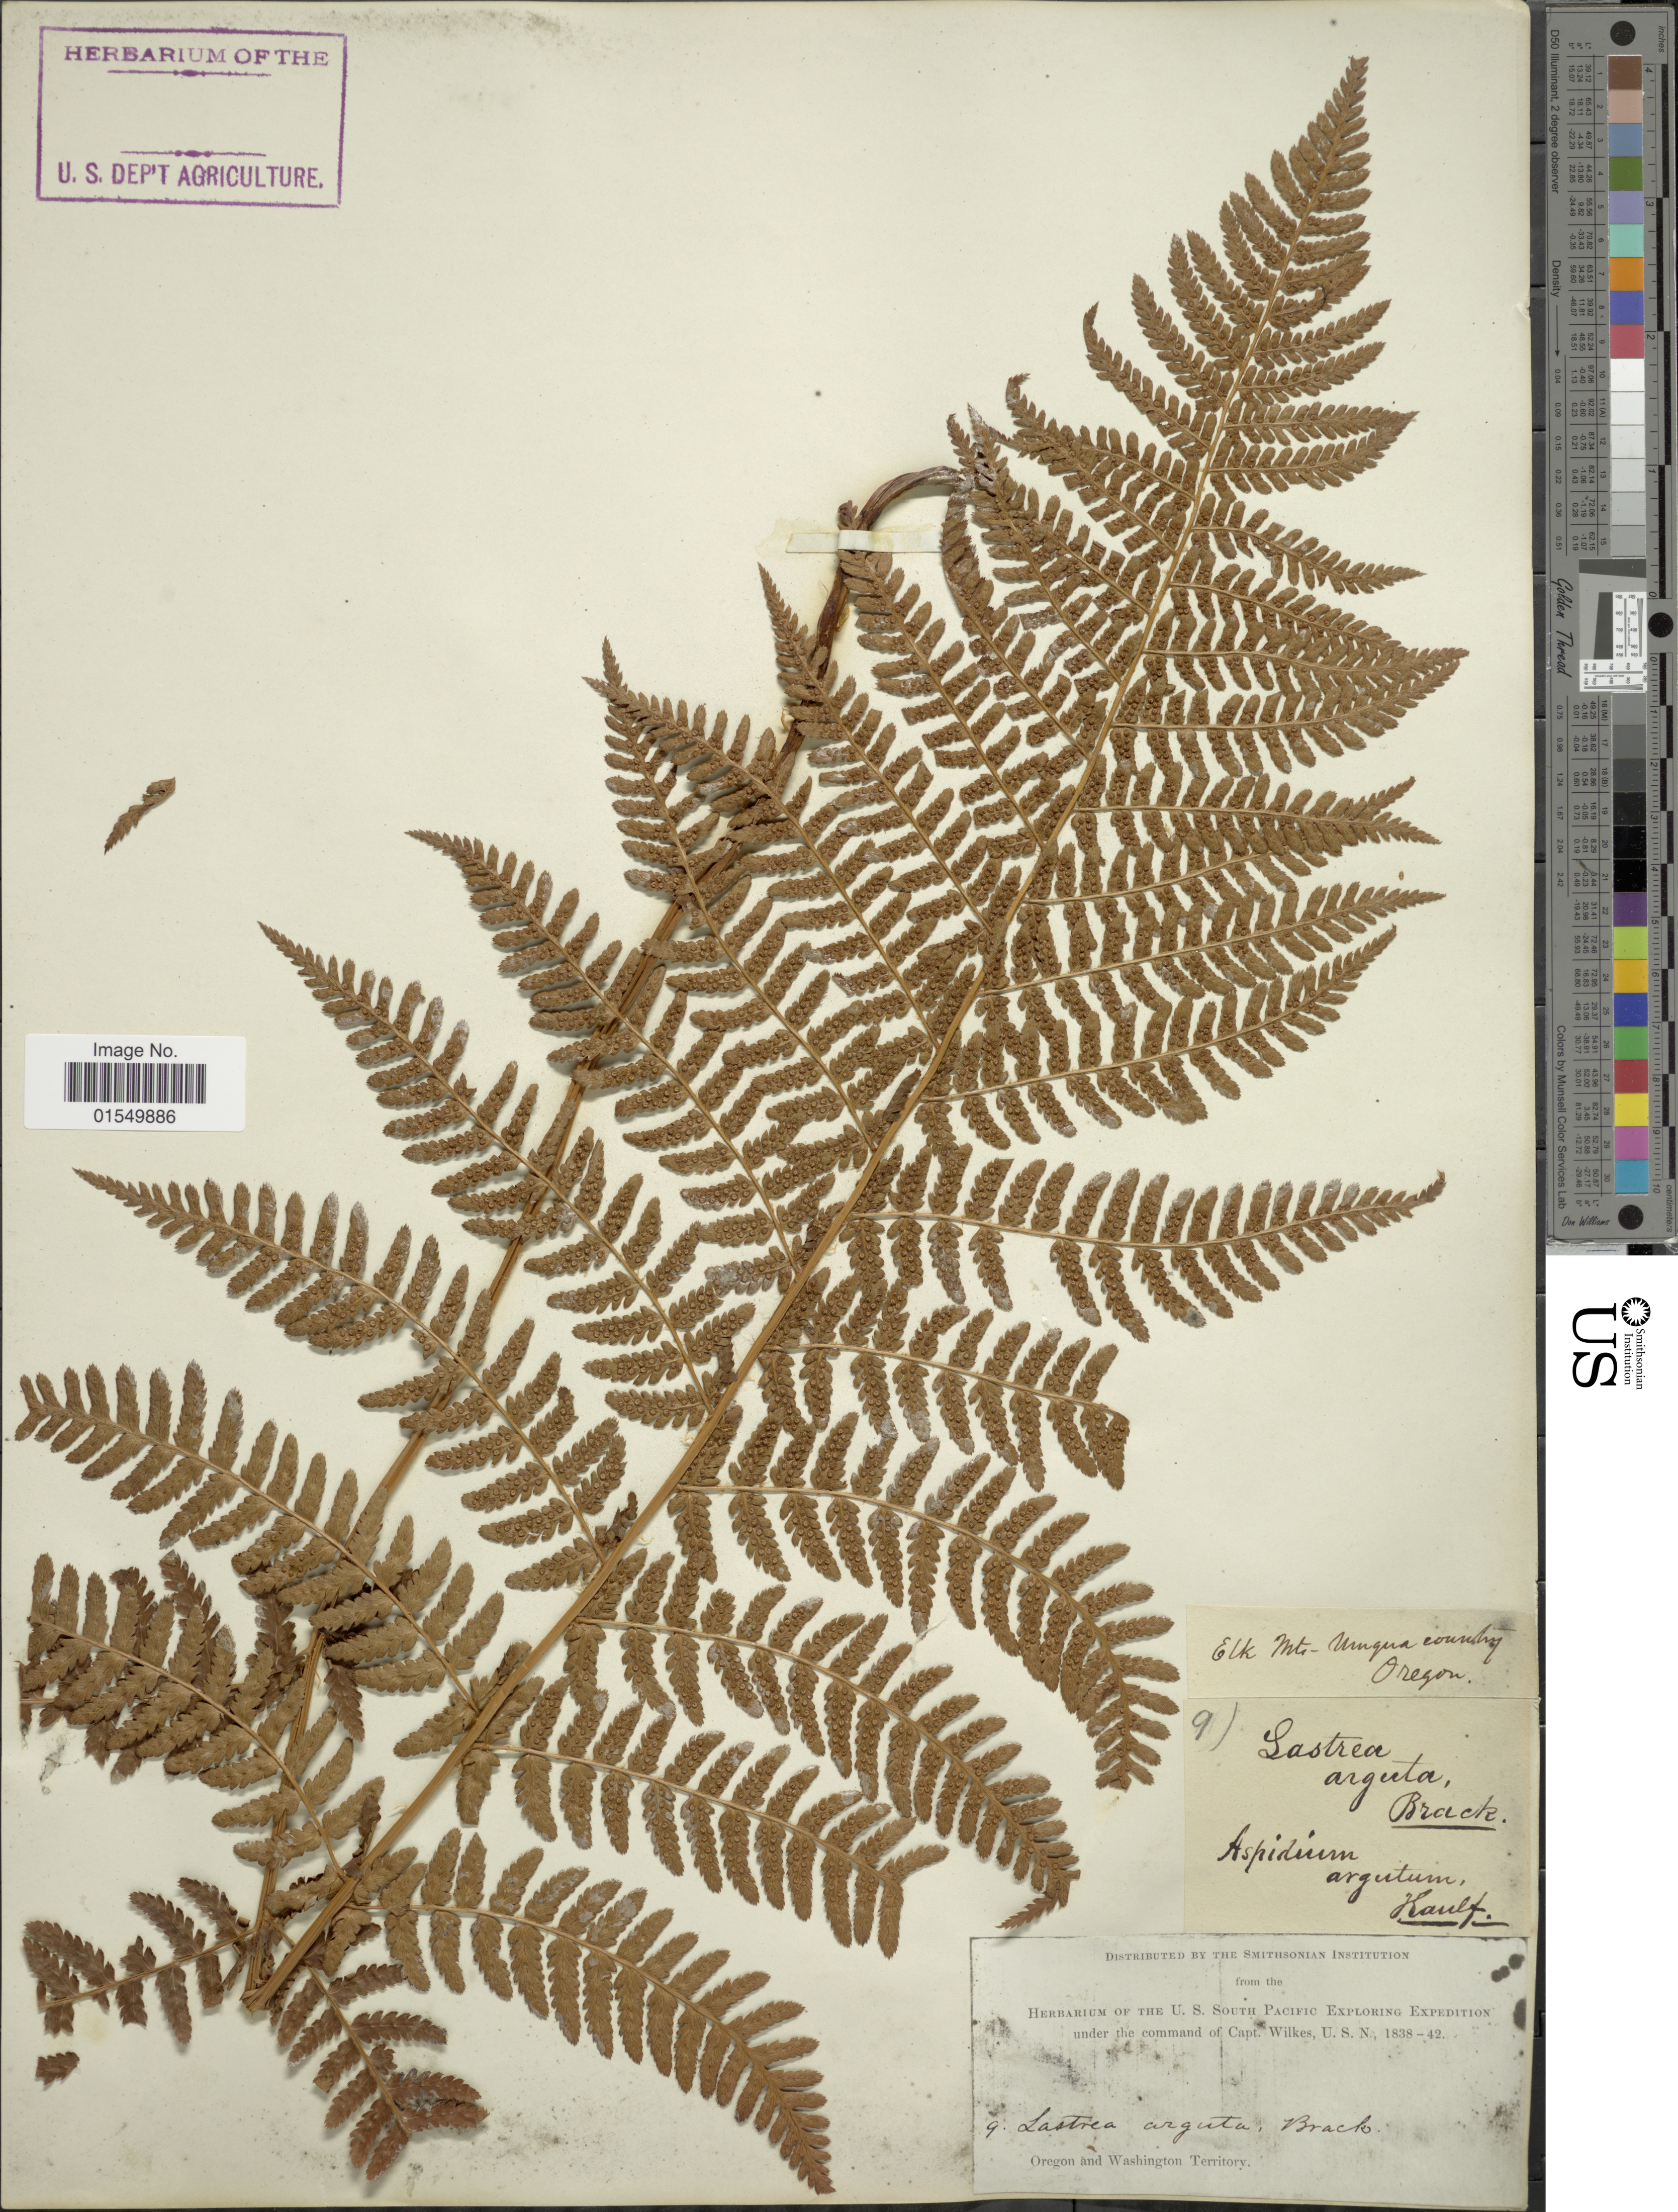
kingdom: Plantae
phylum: Tracheophyta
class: Polypodiopsida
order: Polypodiales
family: Dryopteridaceae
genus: Dryopteris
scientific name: Dryopteris arguta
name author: (Kaulf.) Maxon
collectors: U.S. South Pacific Explor. Exped.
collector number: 9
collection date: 1838/1842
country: United States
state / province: Oregon / Washington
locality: Elk Mts., ungua counrty, Oregon and Washington Territory